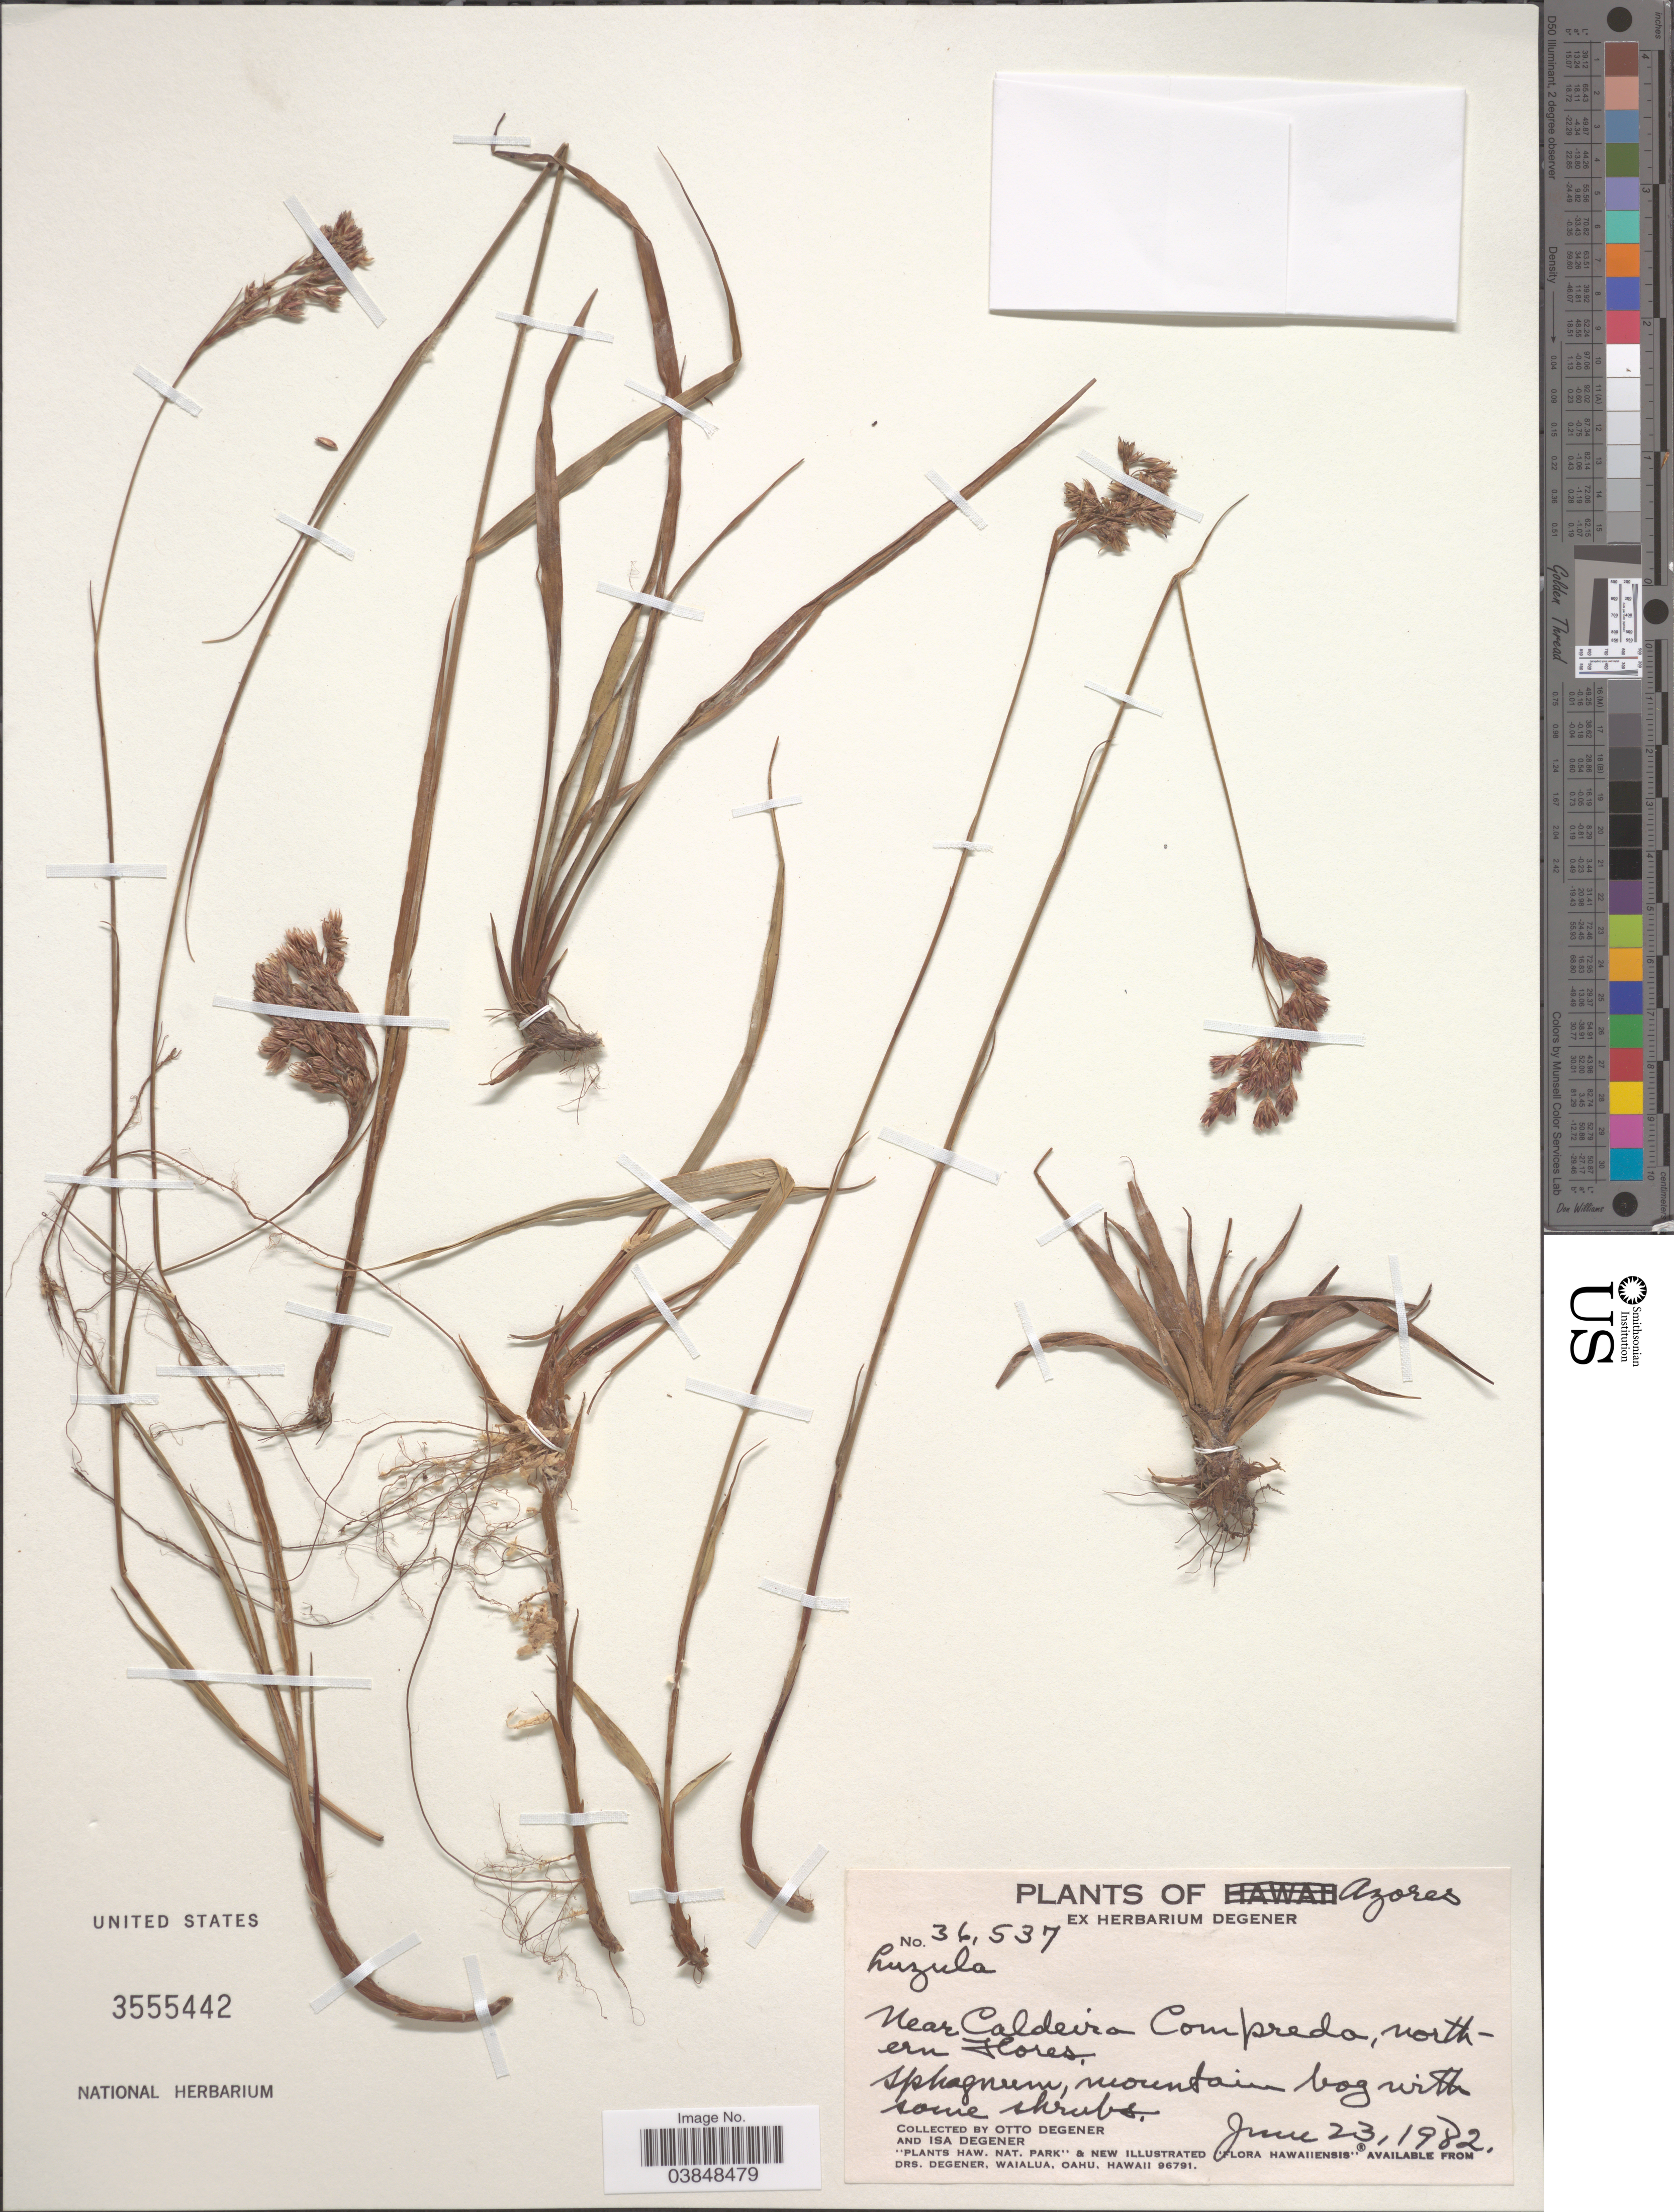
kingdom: Plantae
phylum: Tracheophyta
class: Liliopsida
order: Poales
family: Juncaceae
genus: Luzula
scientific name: Luzula sp.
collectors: O. Degener & I. Degener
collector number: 36537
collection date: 1982-06-23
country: Portugal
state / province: Azores (Aut. Reg.)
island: Flores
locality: Near Caldeira Compredo, northern Flores.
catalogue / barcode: US 3555442